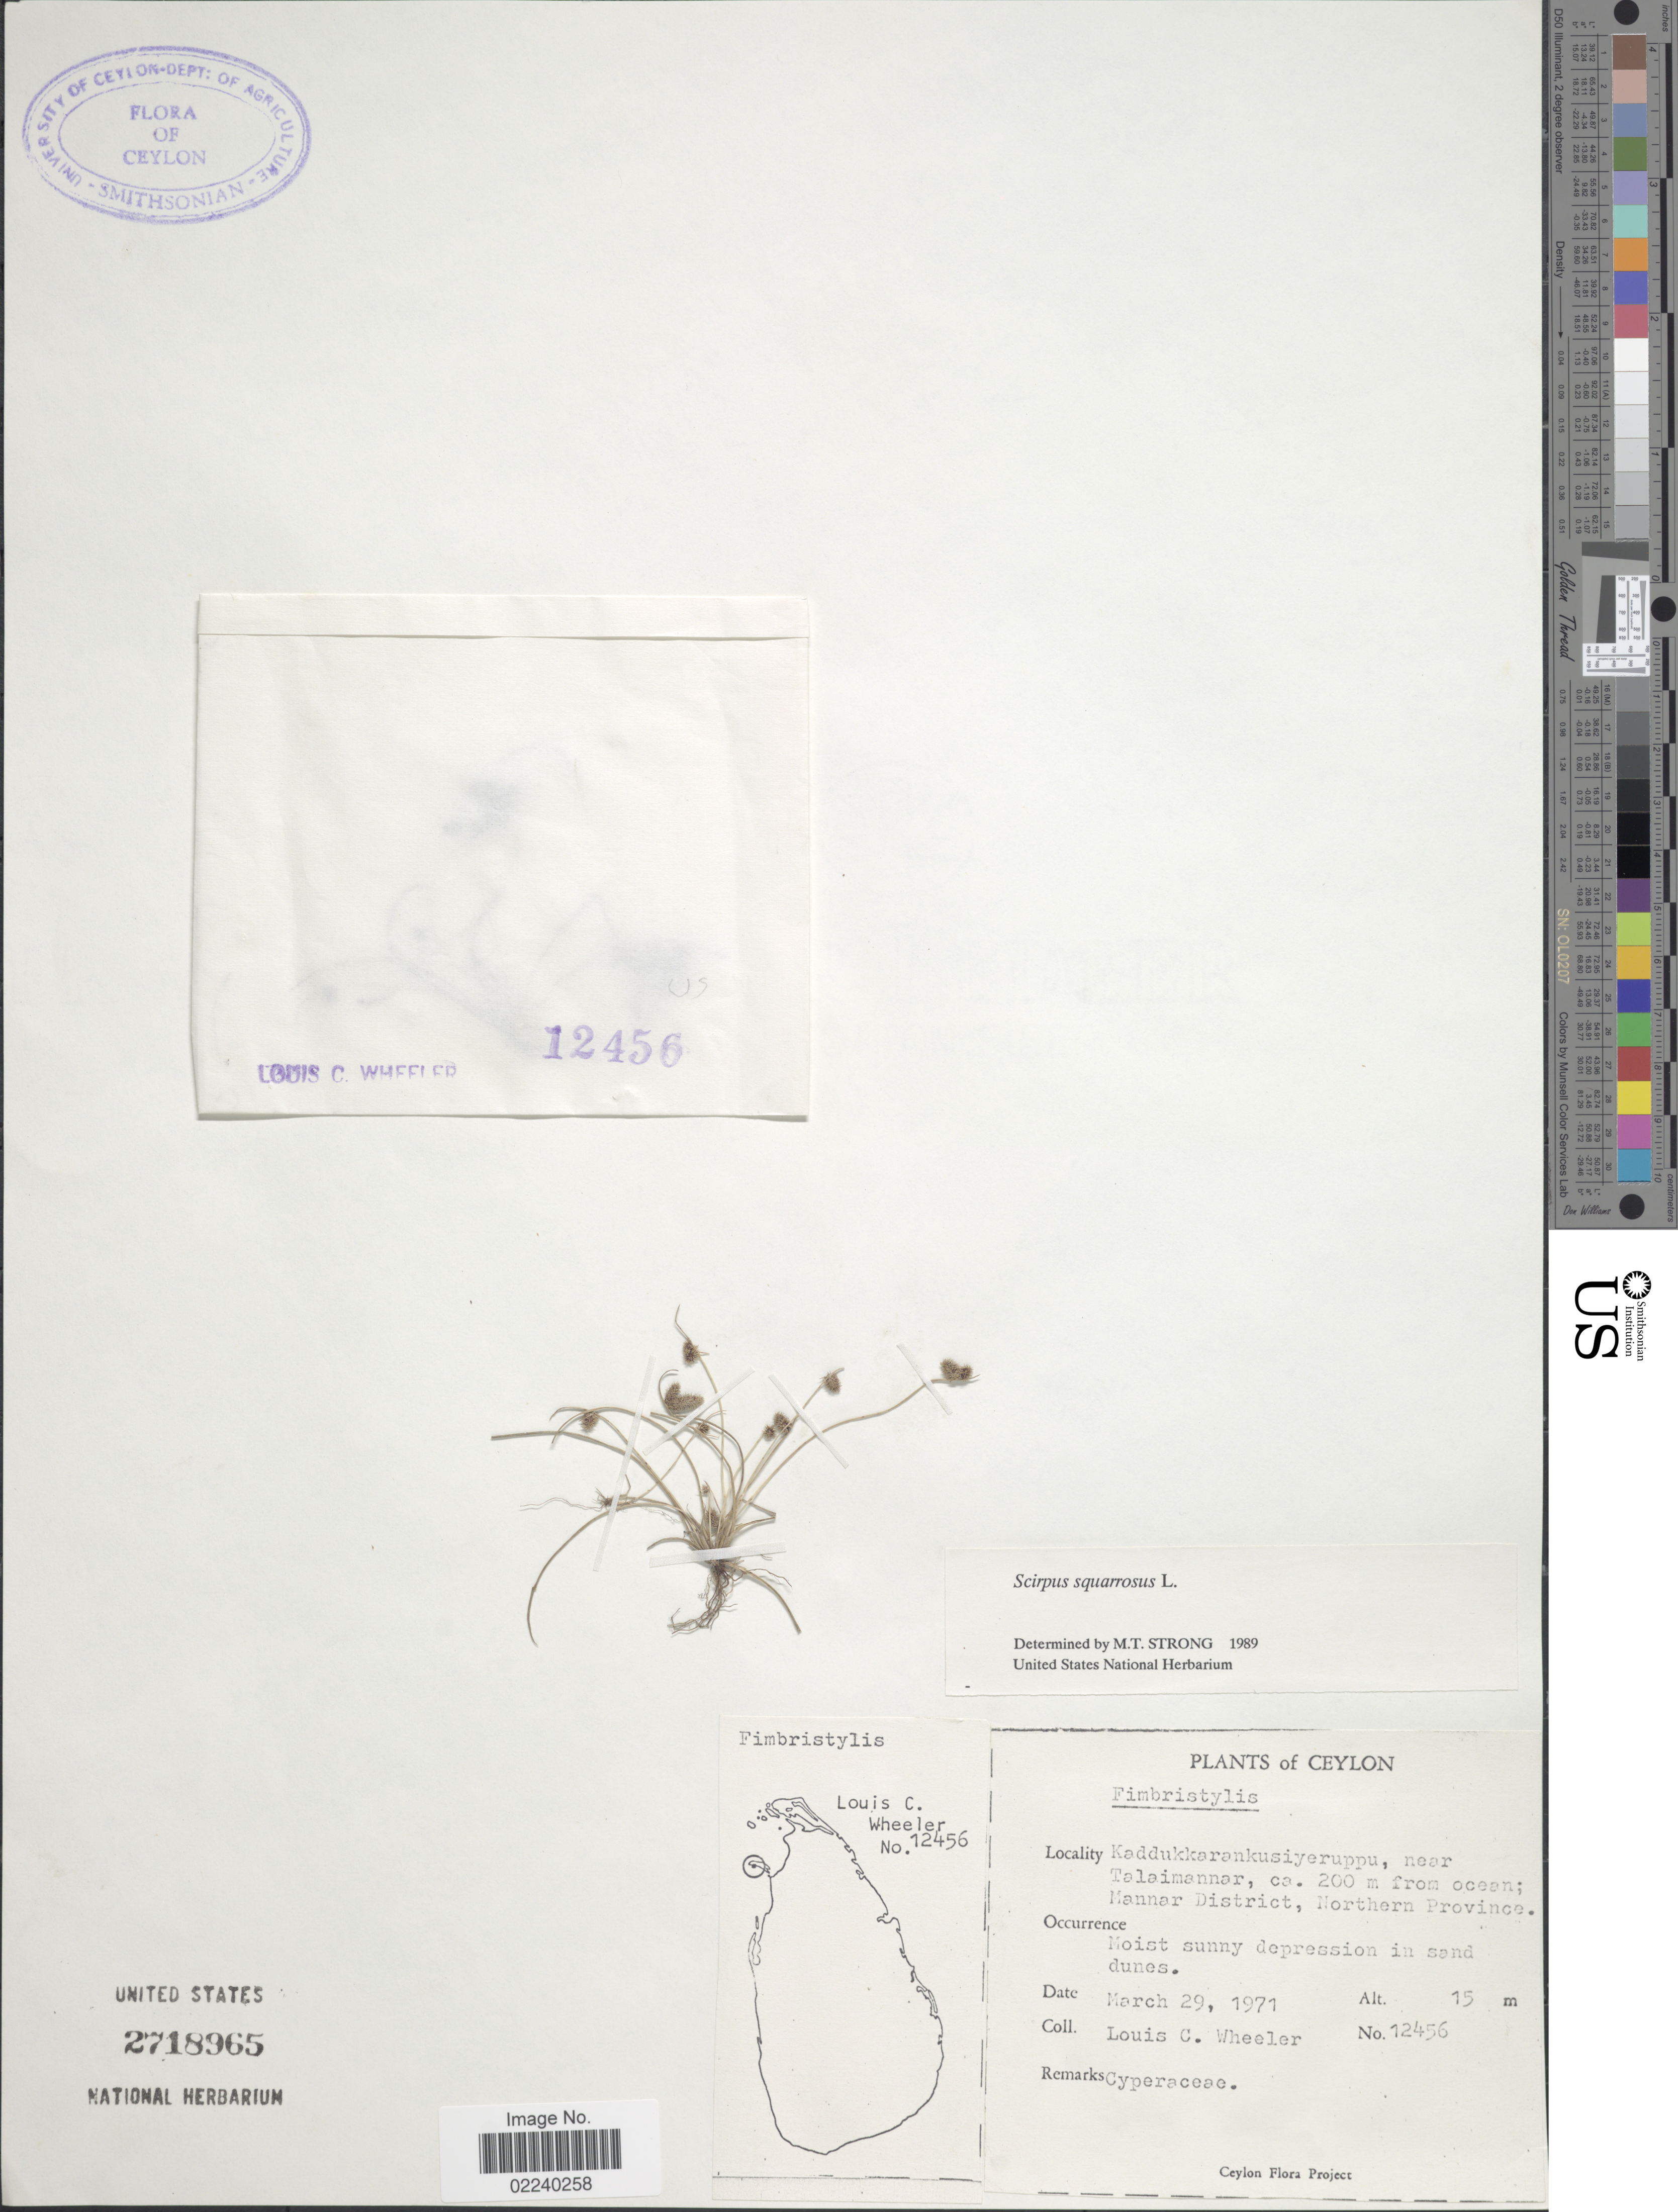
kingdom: Plantae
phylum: Tracheophyta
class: Liliopsida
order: Poales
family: Cyperaceae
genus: Cyperus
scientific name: Cyperus neochinensis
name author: (Tang & F.T. Wang) Bauters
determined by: Strong, M. T., (US), Smithsonian Institution - National Museum of Natural History (UNITED STATES)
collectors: L. C. Wheeler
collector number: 12456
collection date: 1971-03-29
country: Sri Lanka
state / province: Northern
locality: Kaddukarankuiyeruppu, near Talaimannar, ca. 200 m from ocean; Mannar District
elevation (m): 15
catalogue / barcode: US 2718965